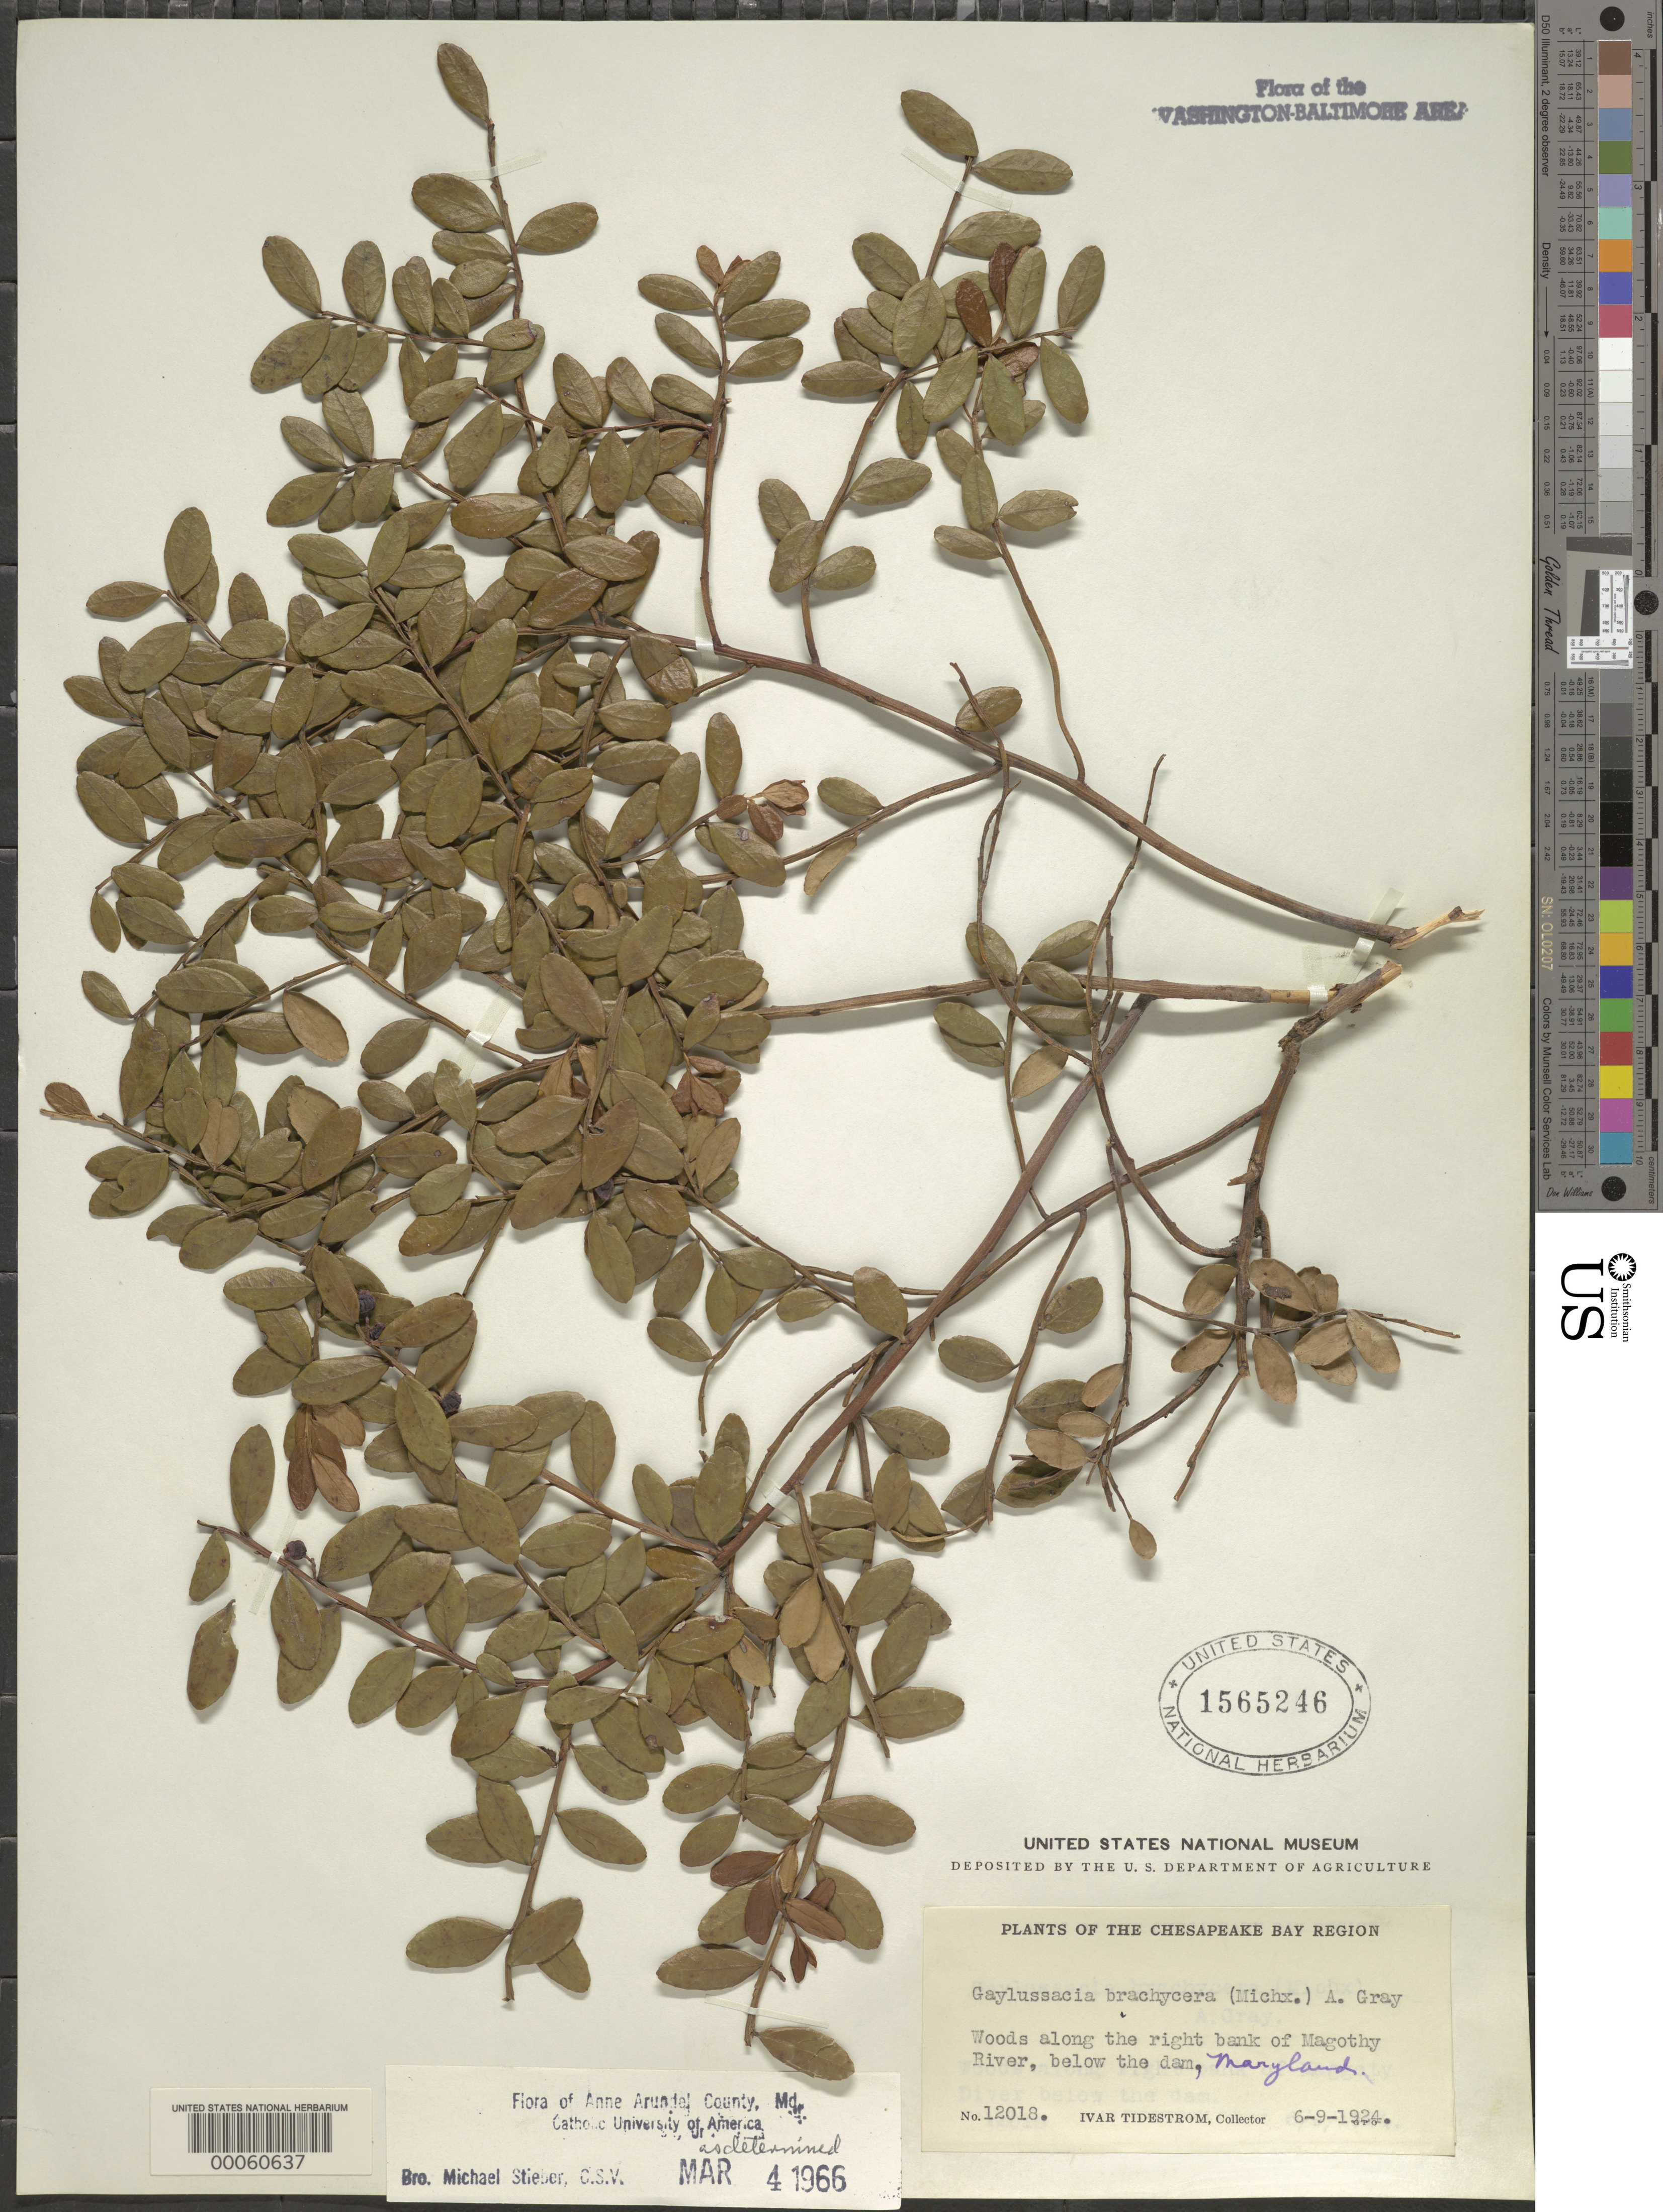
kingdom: Plantae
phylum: Tracheophyta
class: Magnoliopsida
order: Ericales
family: Ericaceae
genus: Gaylussacia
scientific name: Gaylussacia brachycera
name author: (Michx.) Torr. & A. Gray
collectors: I. F. Tidestrom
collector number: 12018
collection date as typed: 09 Jun 1924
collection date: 1924-06-09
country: United States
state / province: Maryland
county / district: Anne Arundel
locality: Magothy River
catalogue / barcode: US 1565246